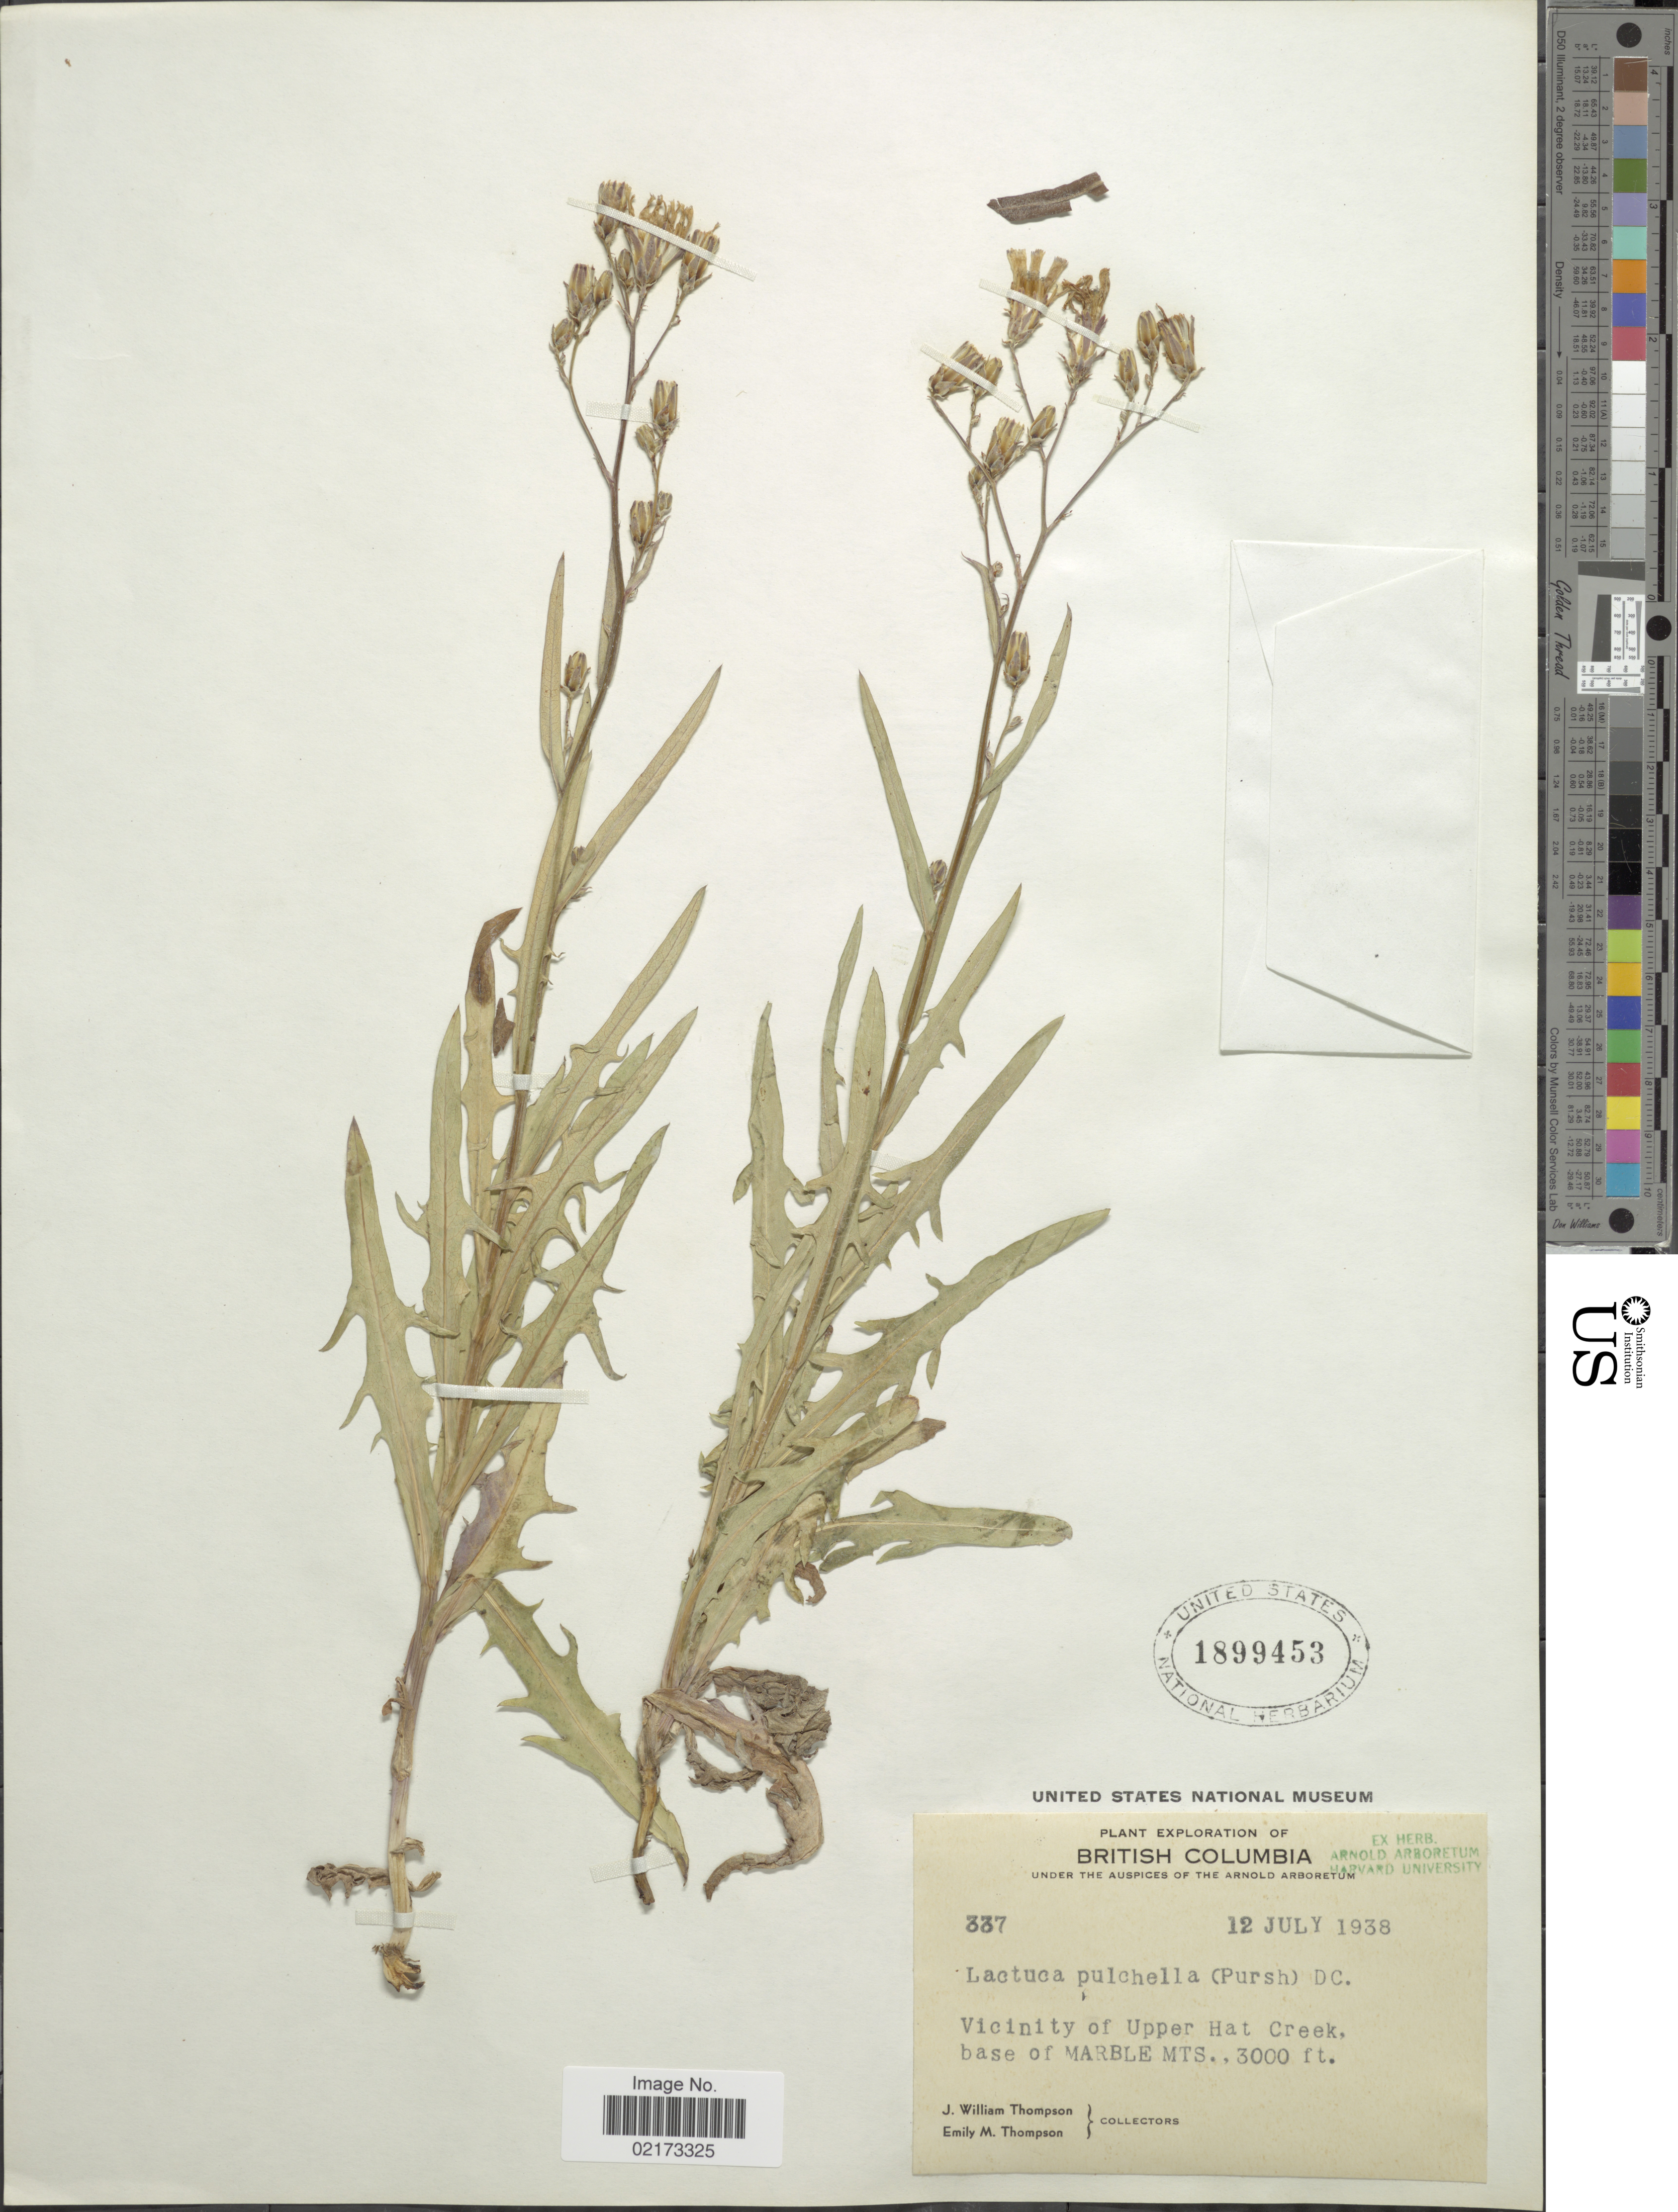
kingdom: Plantae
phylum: Tracheophyta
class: Magnoliopsida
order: Asterales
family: Asteraceae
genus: Lactuca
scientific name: Lactuca tatarica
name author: (L.) C.A. Mey.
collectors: J. W. Thompson & E. M. Thompson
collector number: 337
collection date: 1938-07-12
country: Canada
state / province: British Columbia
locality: Vicinity of Upper Hat Creek, base of Marble Mts.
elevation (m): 914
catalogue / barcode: US 1899453